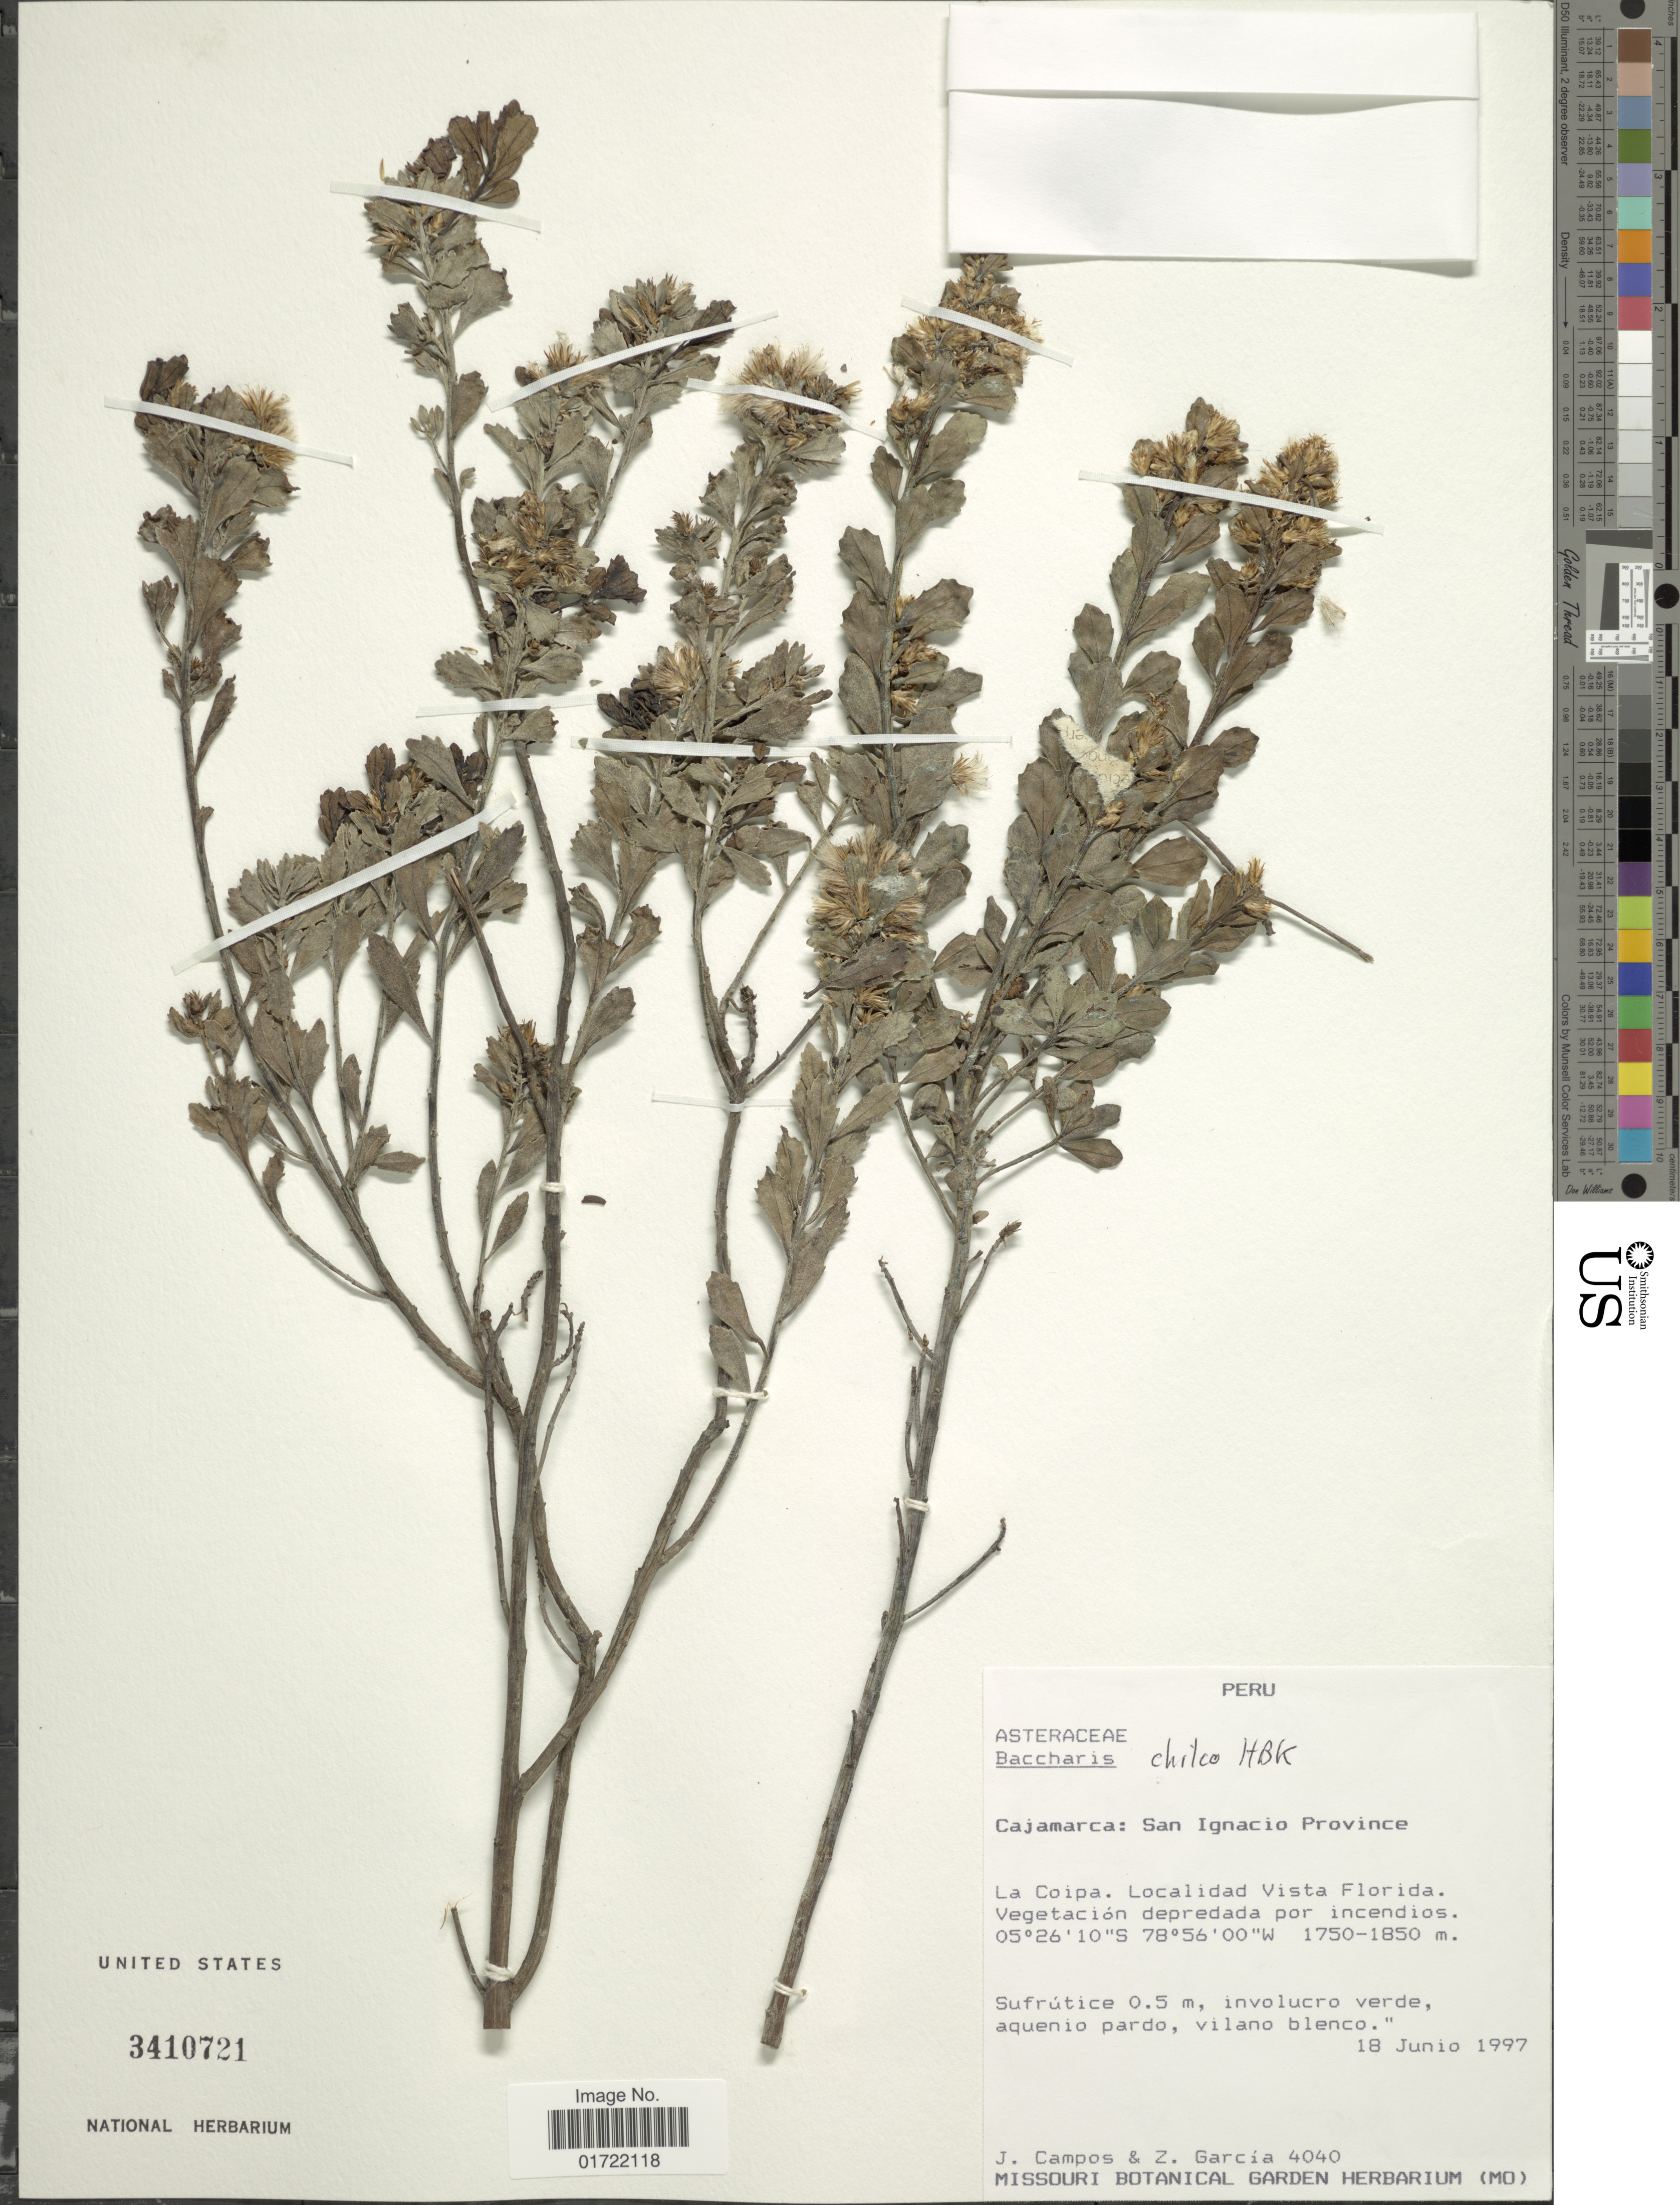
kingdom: Plantae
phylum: Tracheophyta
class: Magnoliopsida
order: Asterales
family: Asteraceae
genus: Baccharis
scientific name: Baccharis chilco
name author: Kunth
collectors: J. Campos & Z. Garcia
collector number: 4040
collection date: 1997-06-18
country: Peru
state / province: Cajamarca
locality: San Ignacio Province, La Coipa. Localidad Vista Florida Vegetacion depredada dor incendios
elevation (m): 1750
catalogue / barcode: US 3410721